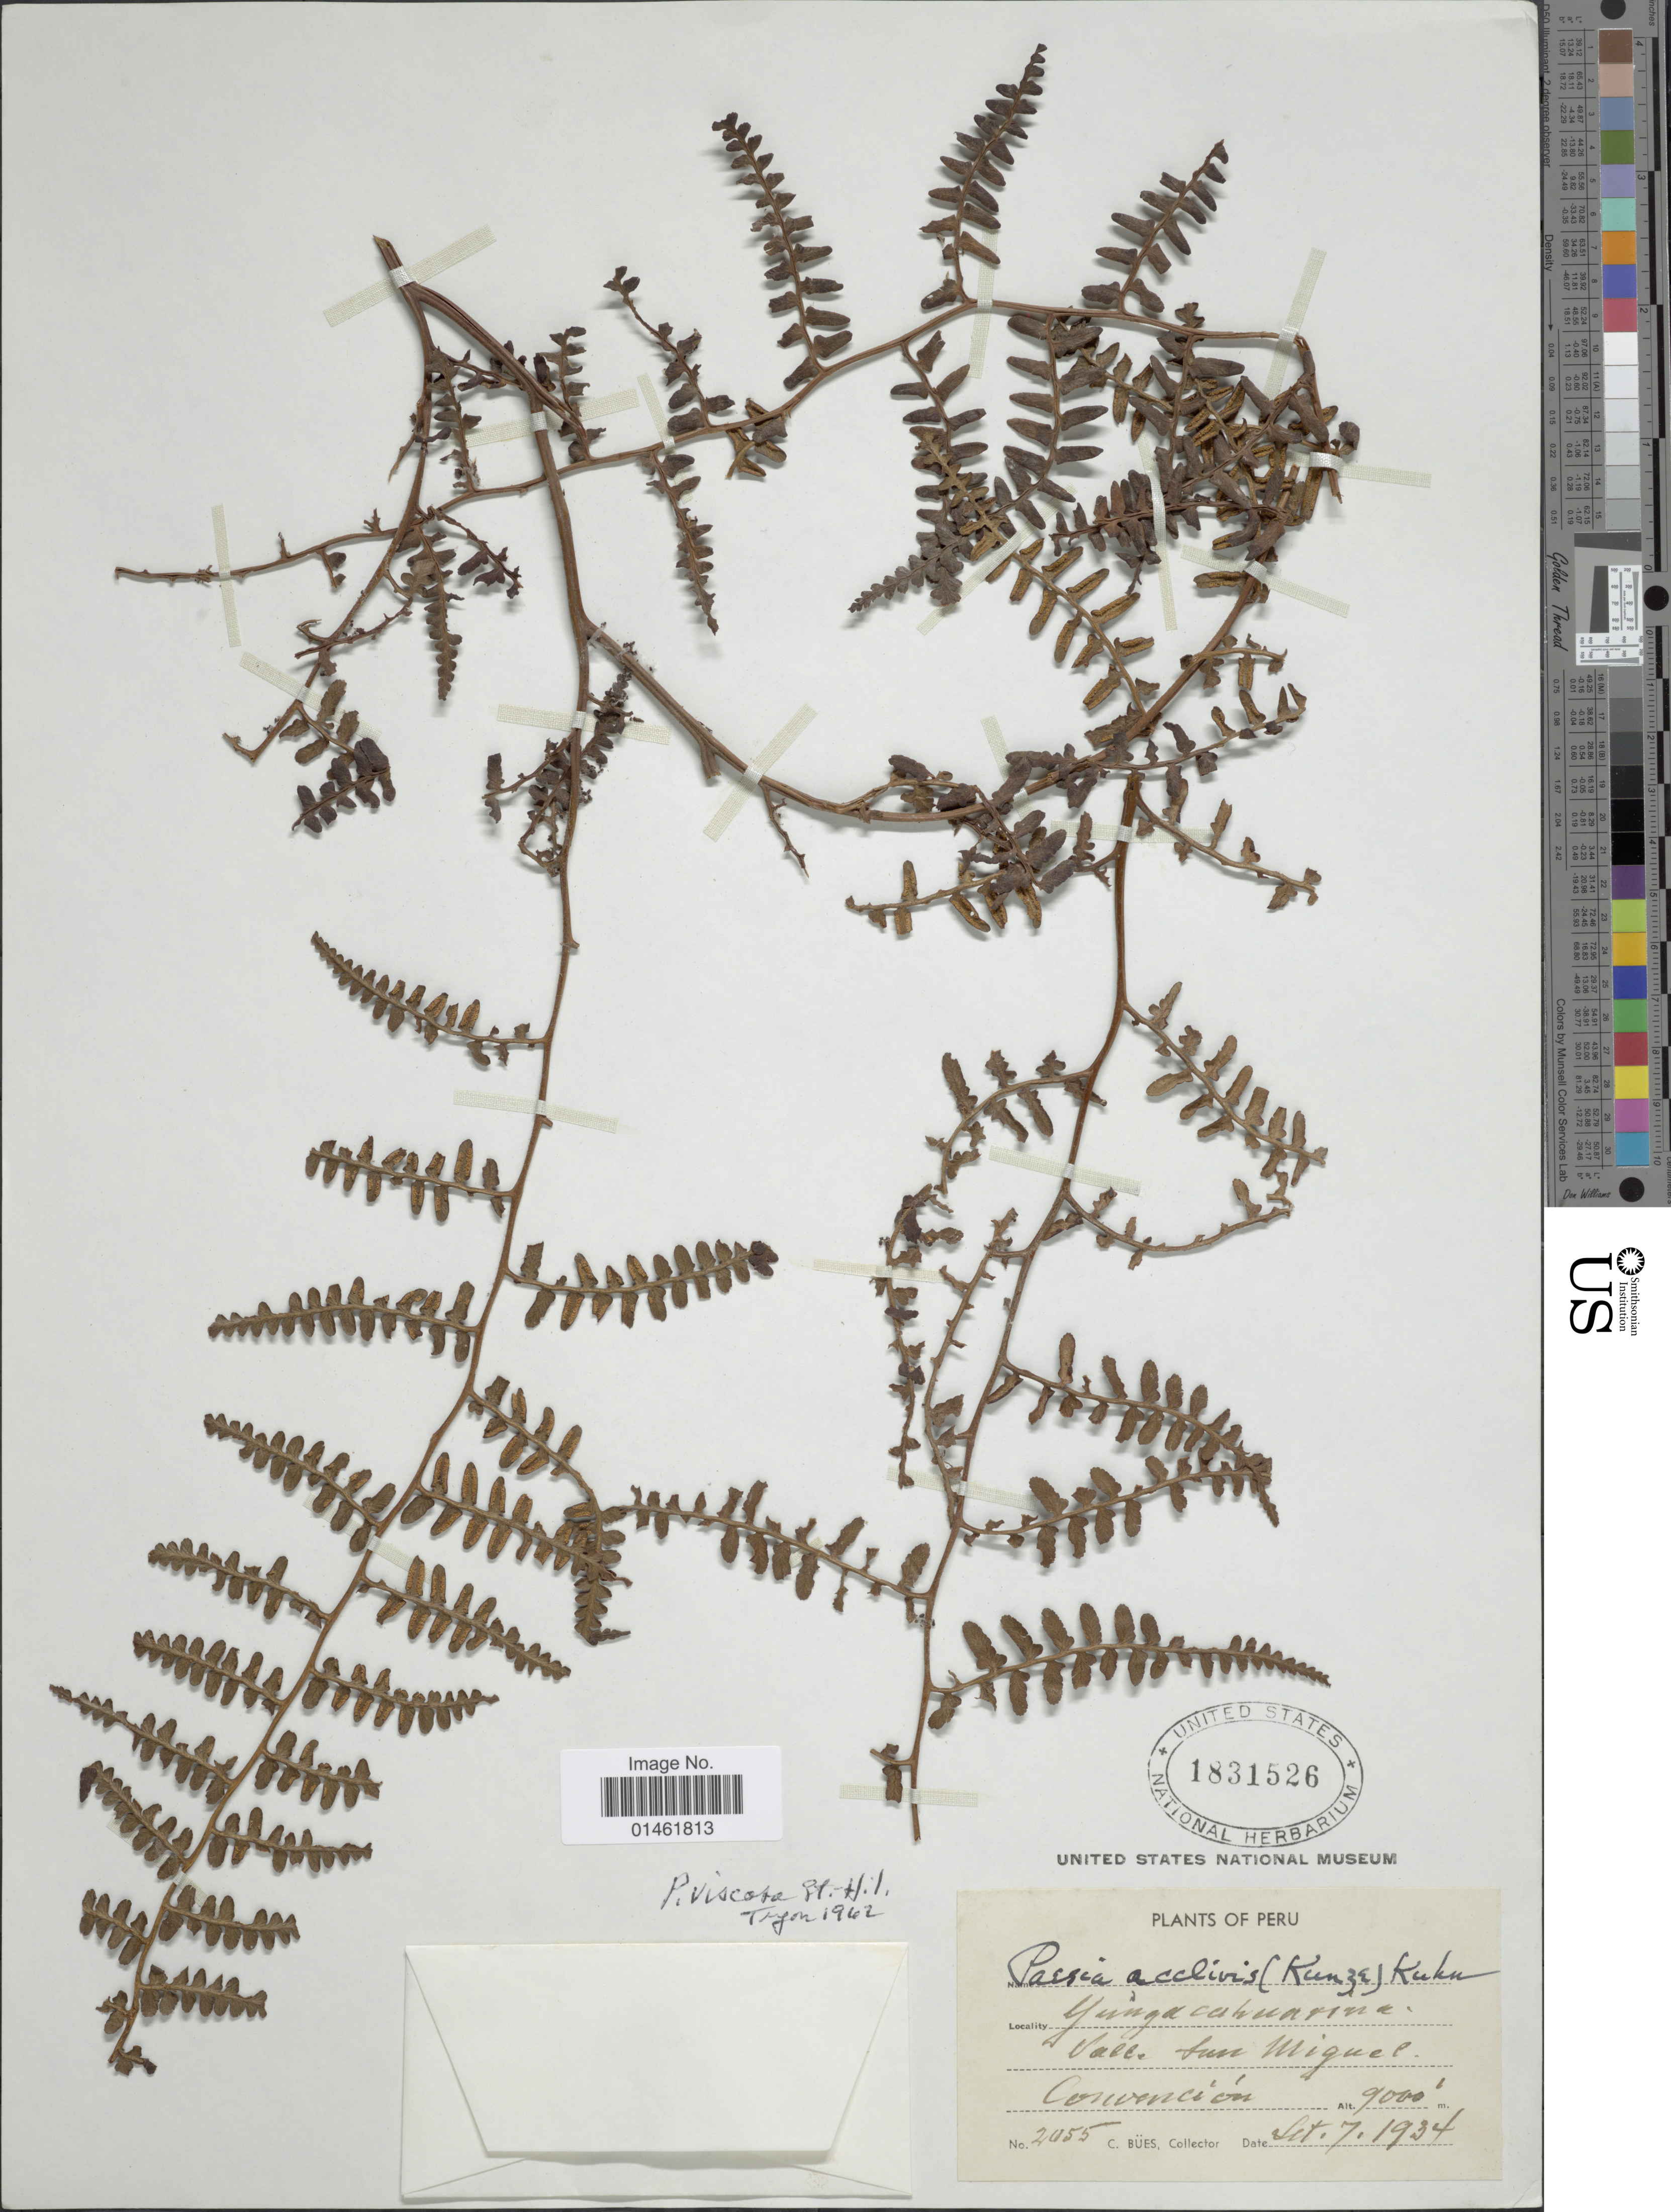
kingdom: Plantae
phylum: Tracheophyta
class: Polypodiopsida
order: Polypodiales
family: Dennstaedtiaceae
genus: Paesia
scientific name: Paesia glandulosa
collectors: C. Bues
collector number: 2055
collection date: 1934-09-07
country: Peru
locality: Yunga cahuarina, Valle San Miguel, Convencion.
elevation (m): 2743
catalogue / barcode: US 1831526